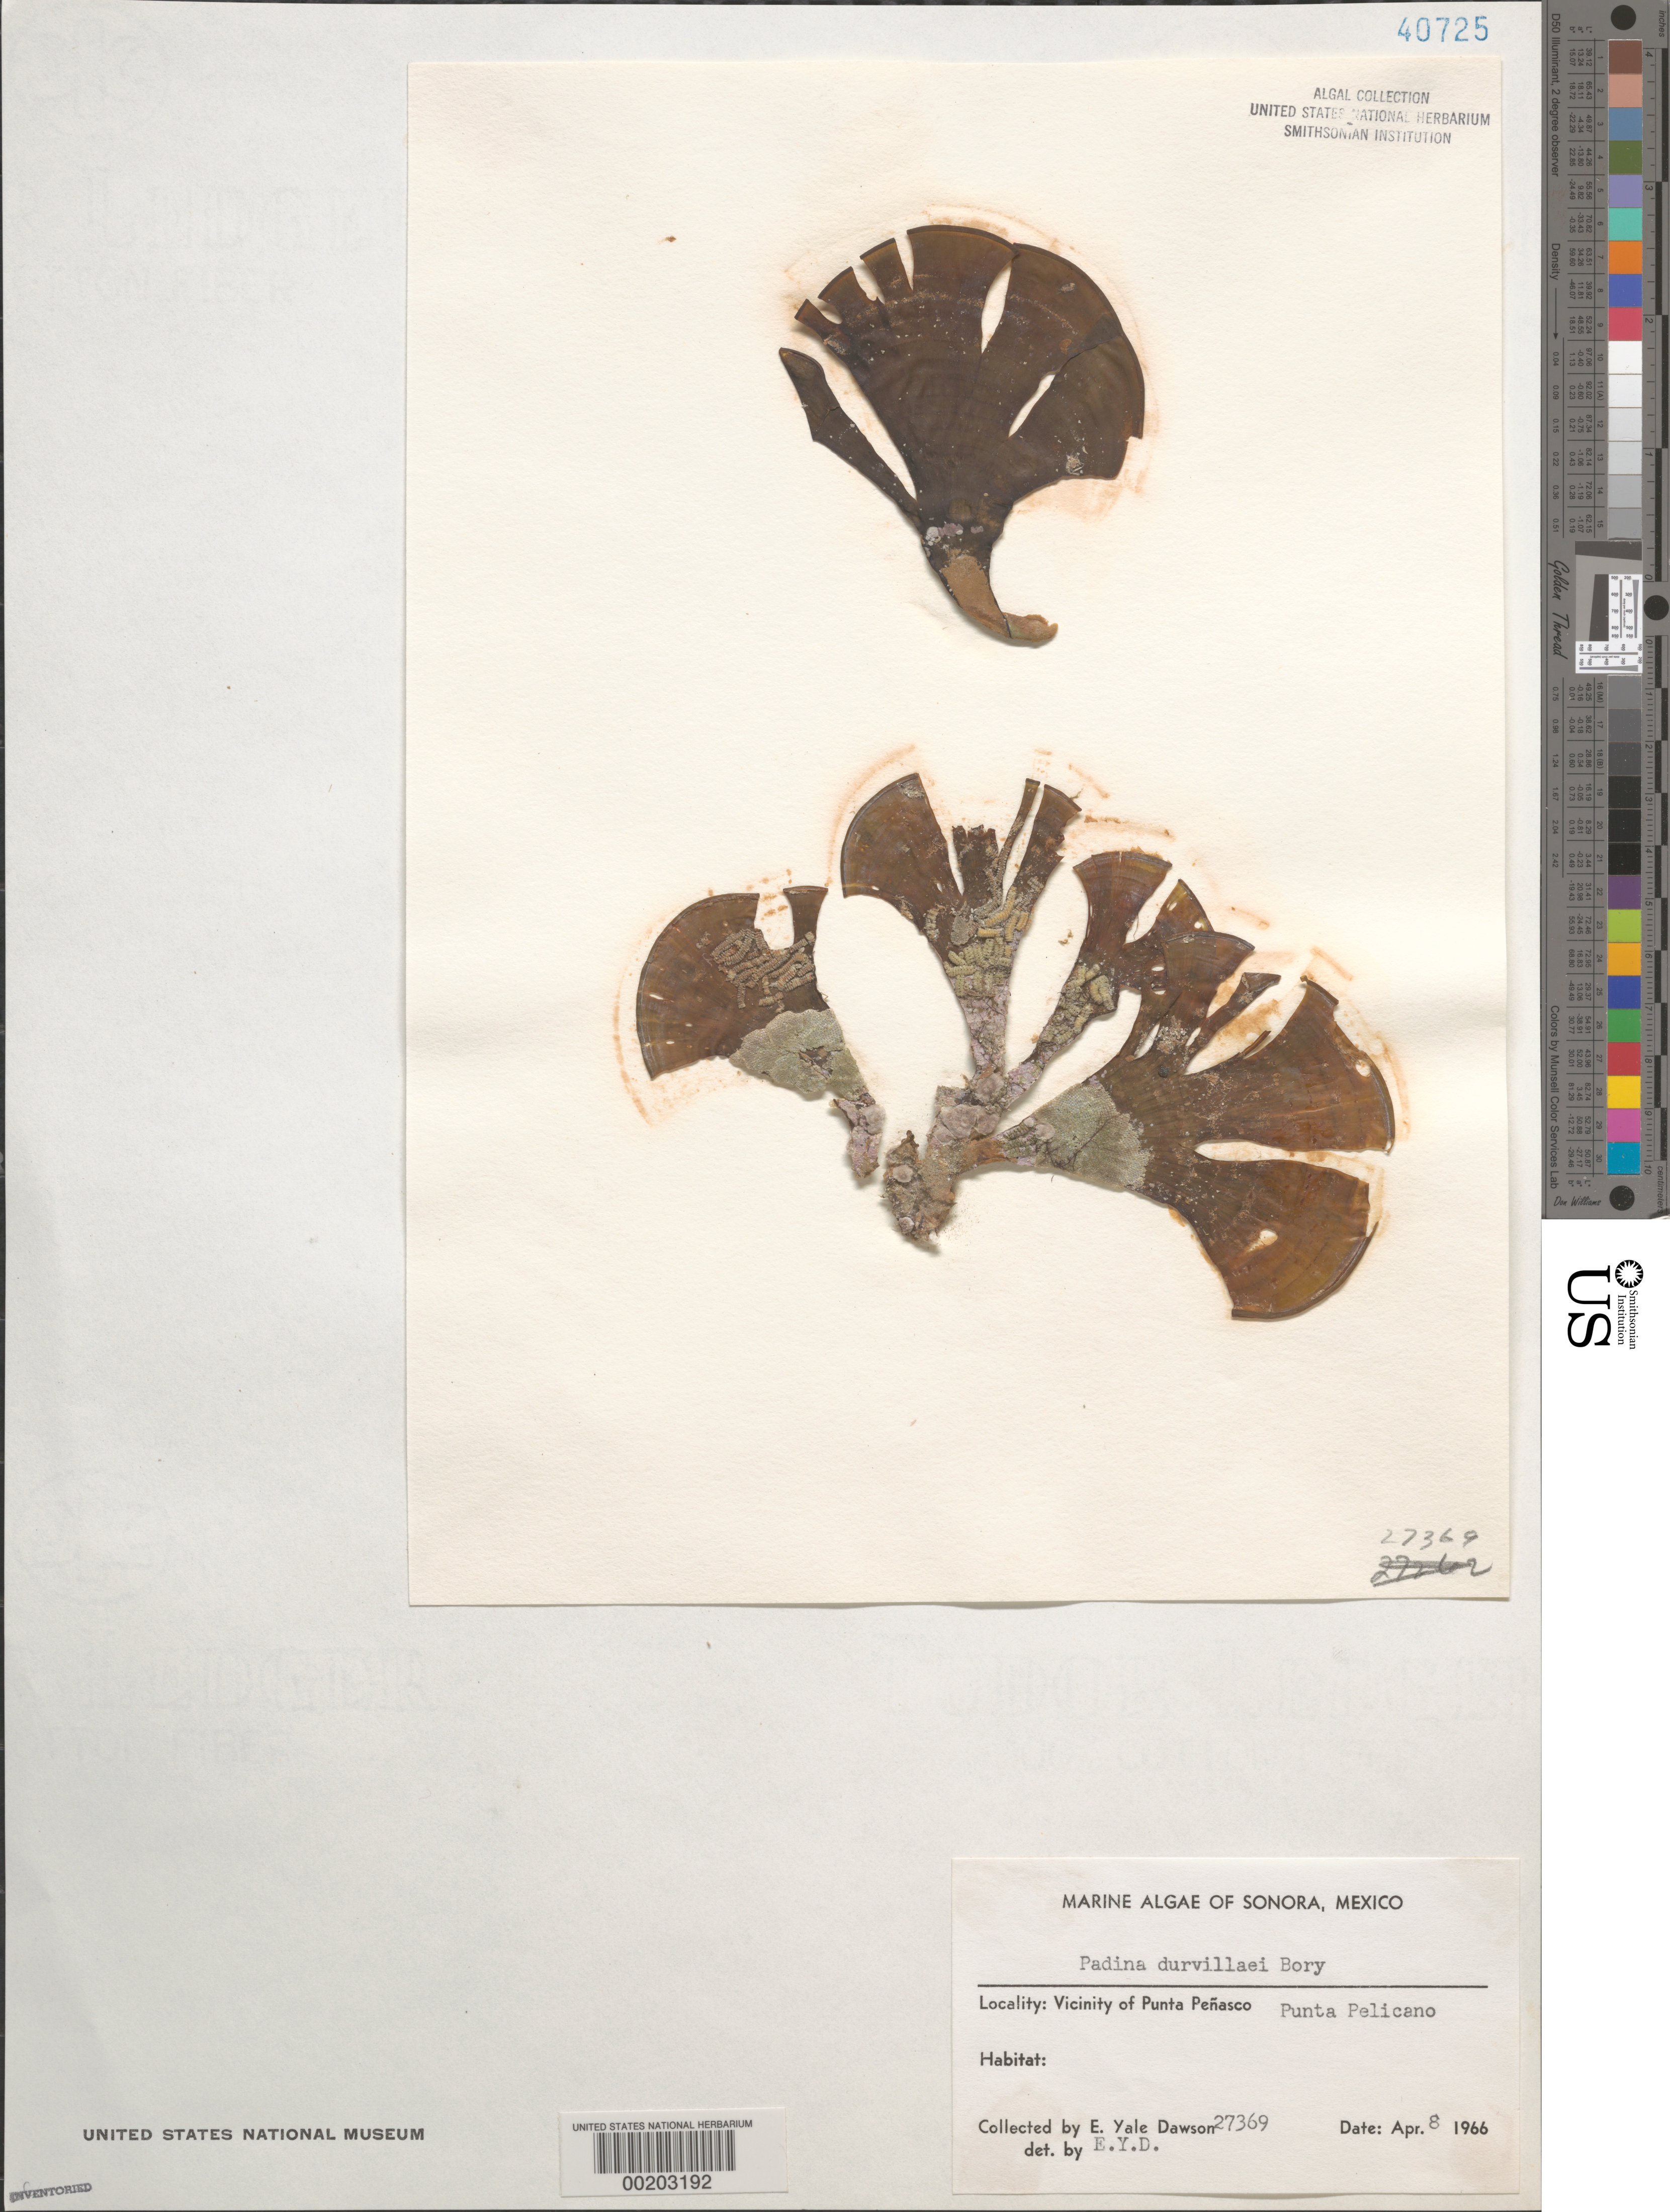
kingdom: Chromista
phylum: Ochrophyta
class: Phaeophyceae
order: Dictyotales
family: Dictyotaceae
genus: Padina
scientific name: Padina durvillaei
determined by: Dawson, E. Y.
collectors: E. Y. Dawson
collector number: EYD 27369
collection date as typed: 08 Apr 1966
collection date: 1966-04-08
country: Mexico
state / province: Sonora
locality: Punta Pelicano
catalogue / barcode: US 40725